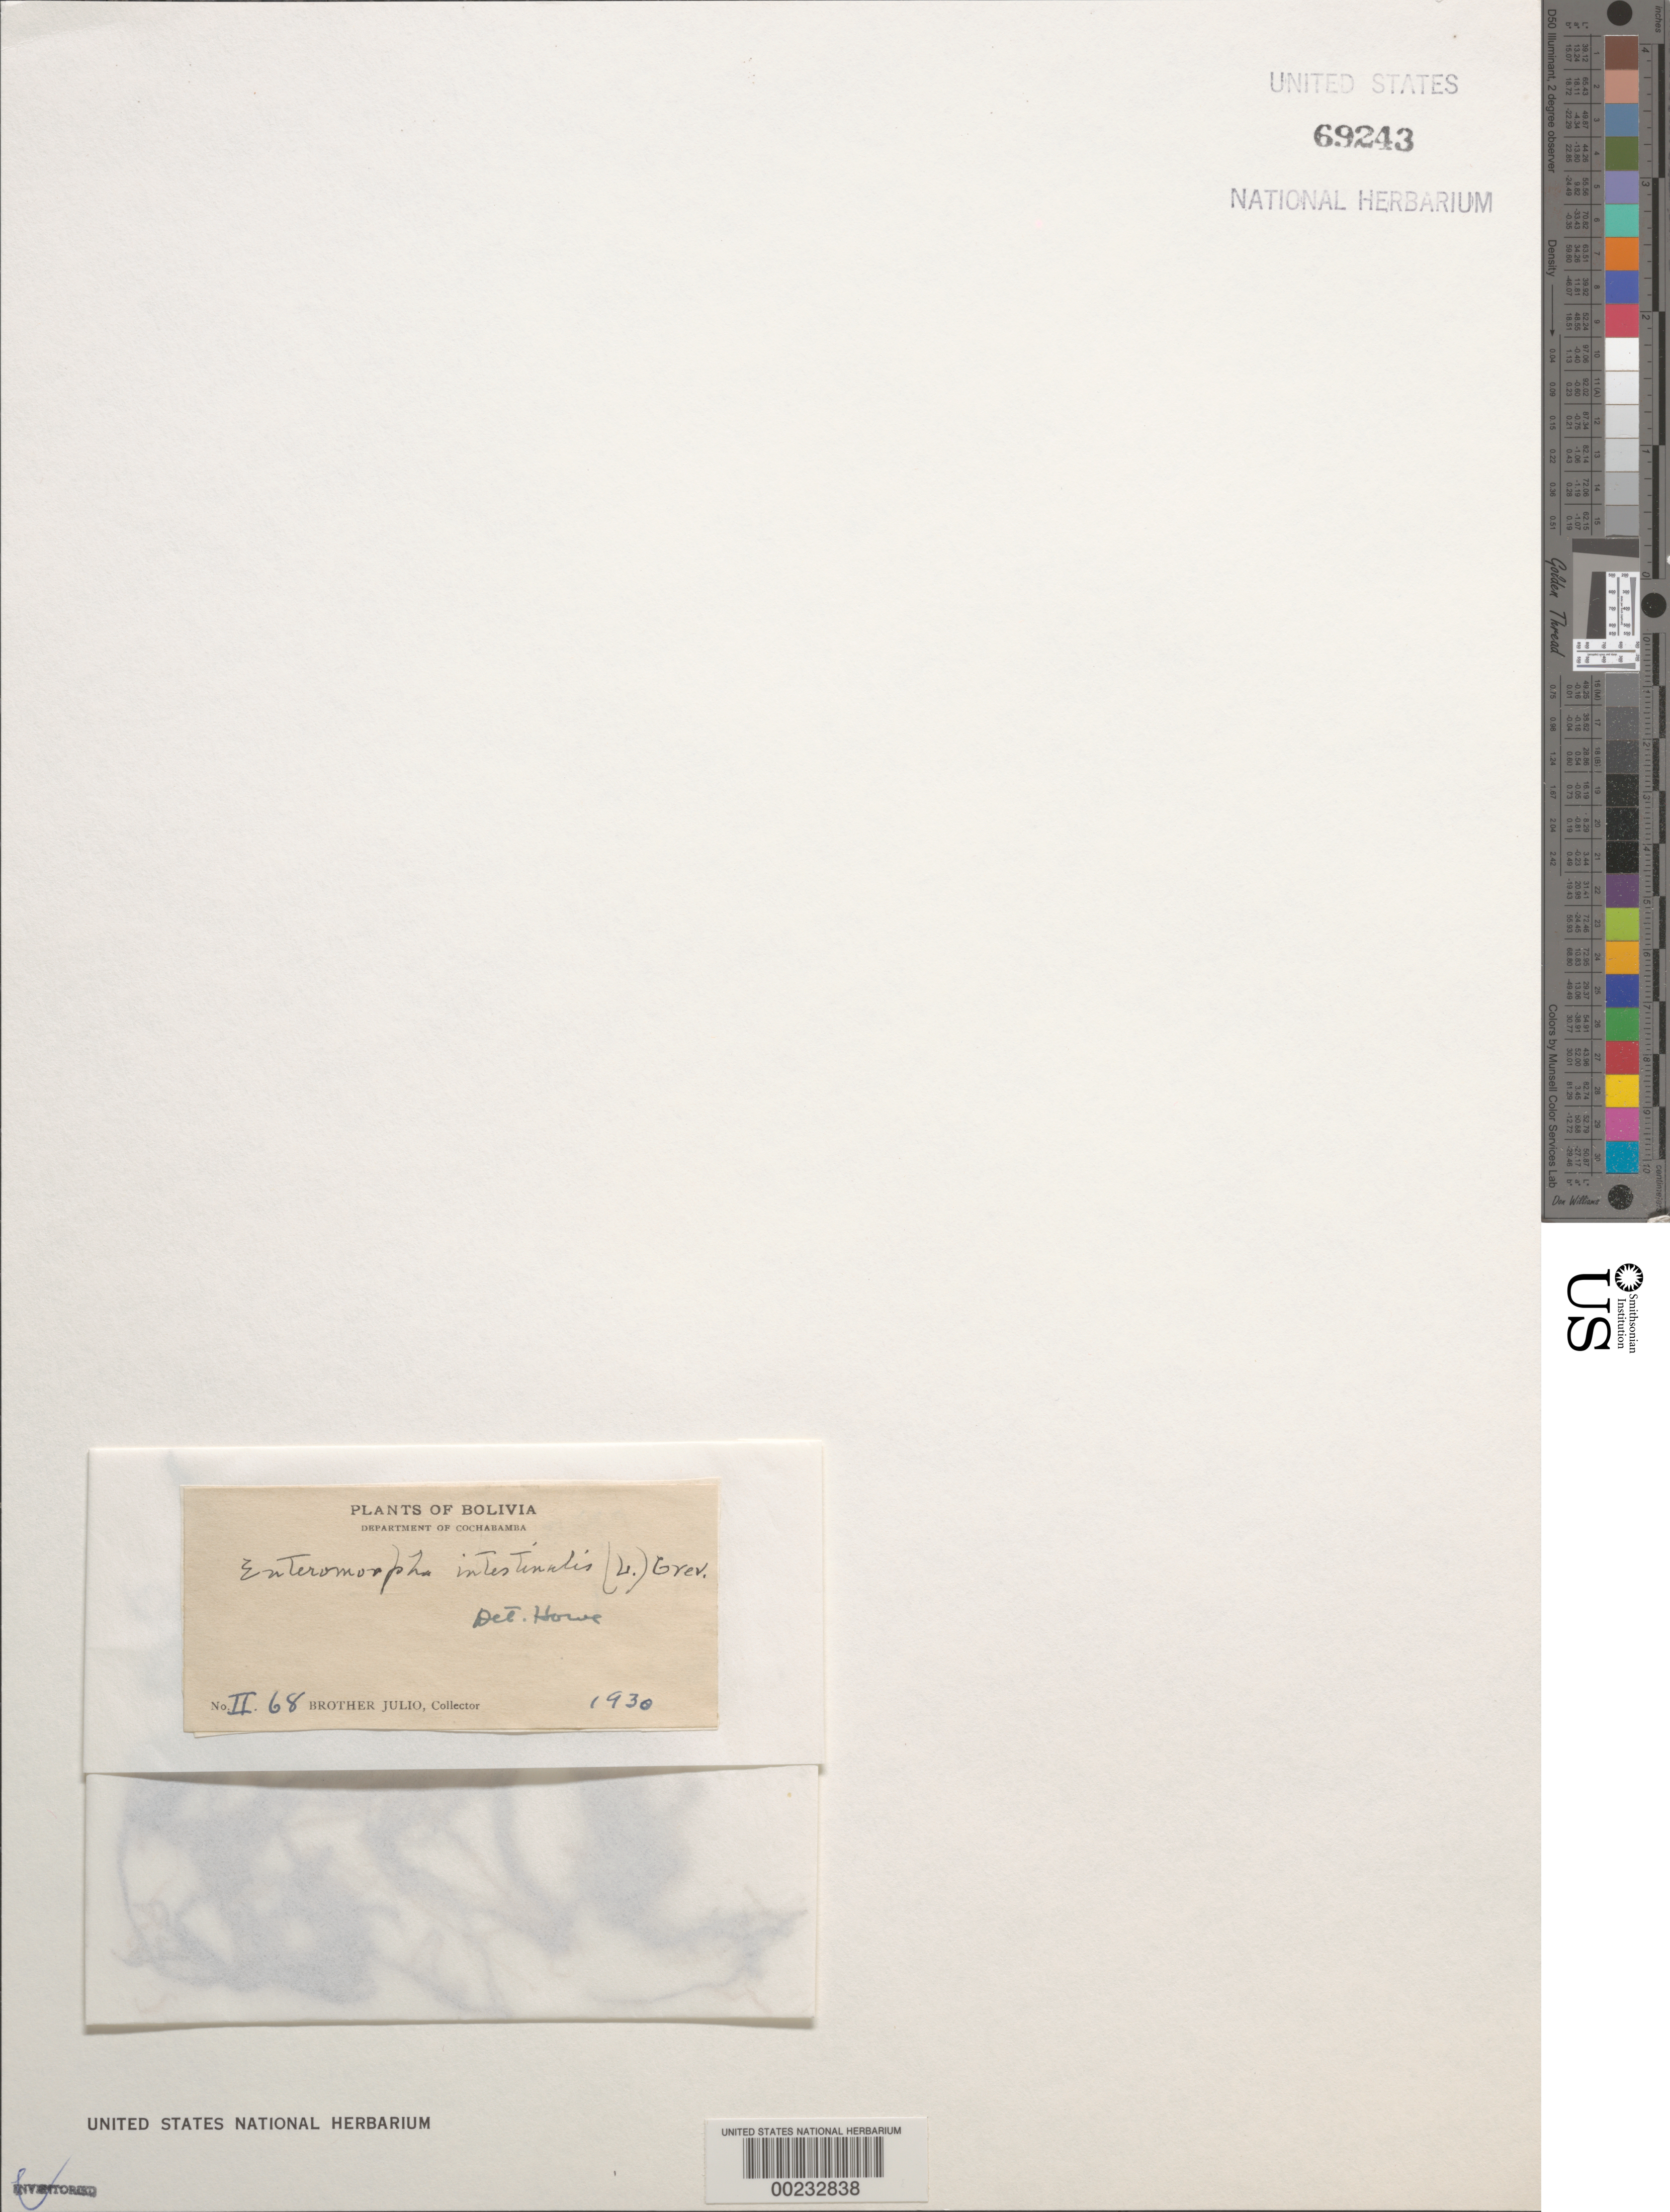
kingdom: Plantae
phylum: Chlorophyta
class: Ulvophyceae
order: Ulvales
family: Ulvaceae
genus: Ulva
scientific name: Ulva intestinalis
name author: L.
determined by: Algae name updating Project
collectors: Bro. Julio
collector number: Ii 68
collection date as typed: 1930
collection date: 1930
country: Bolivia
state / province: Cochabamba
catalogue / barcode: US 69243